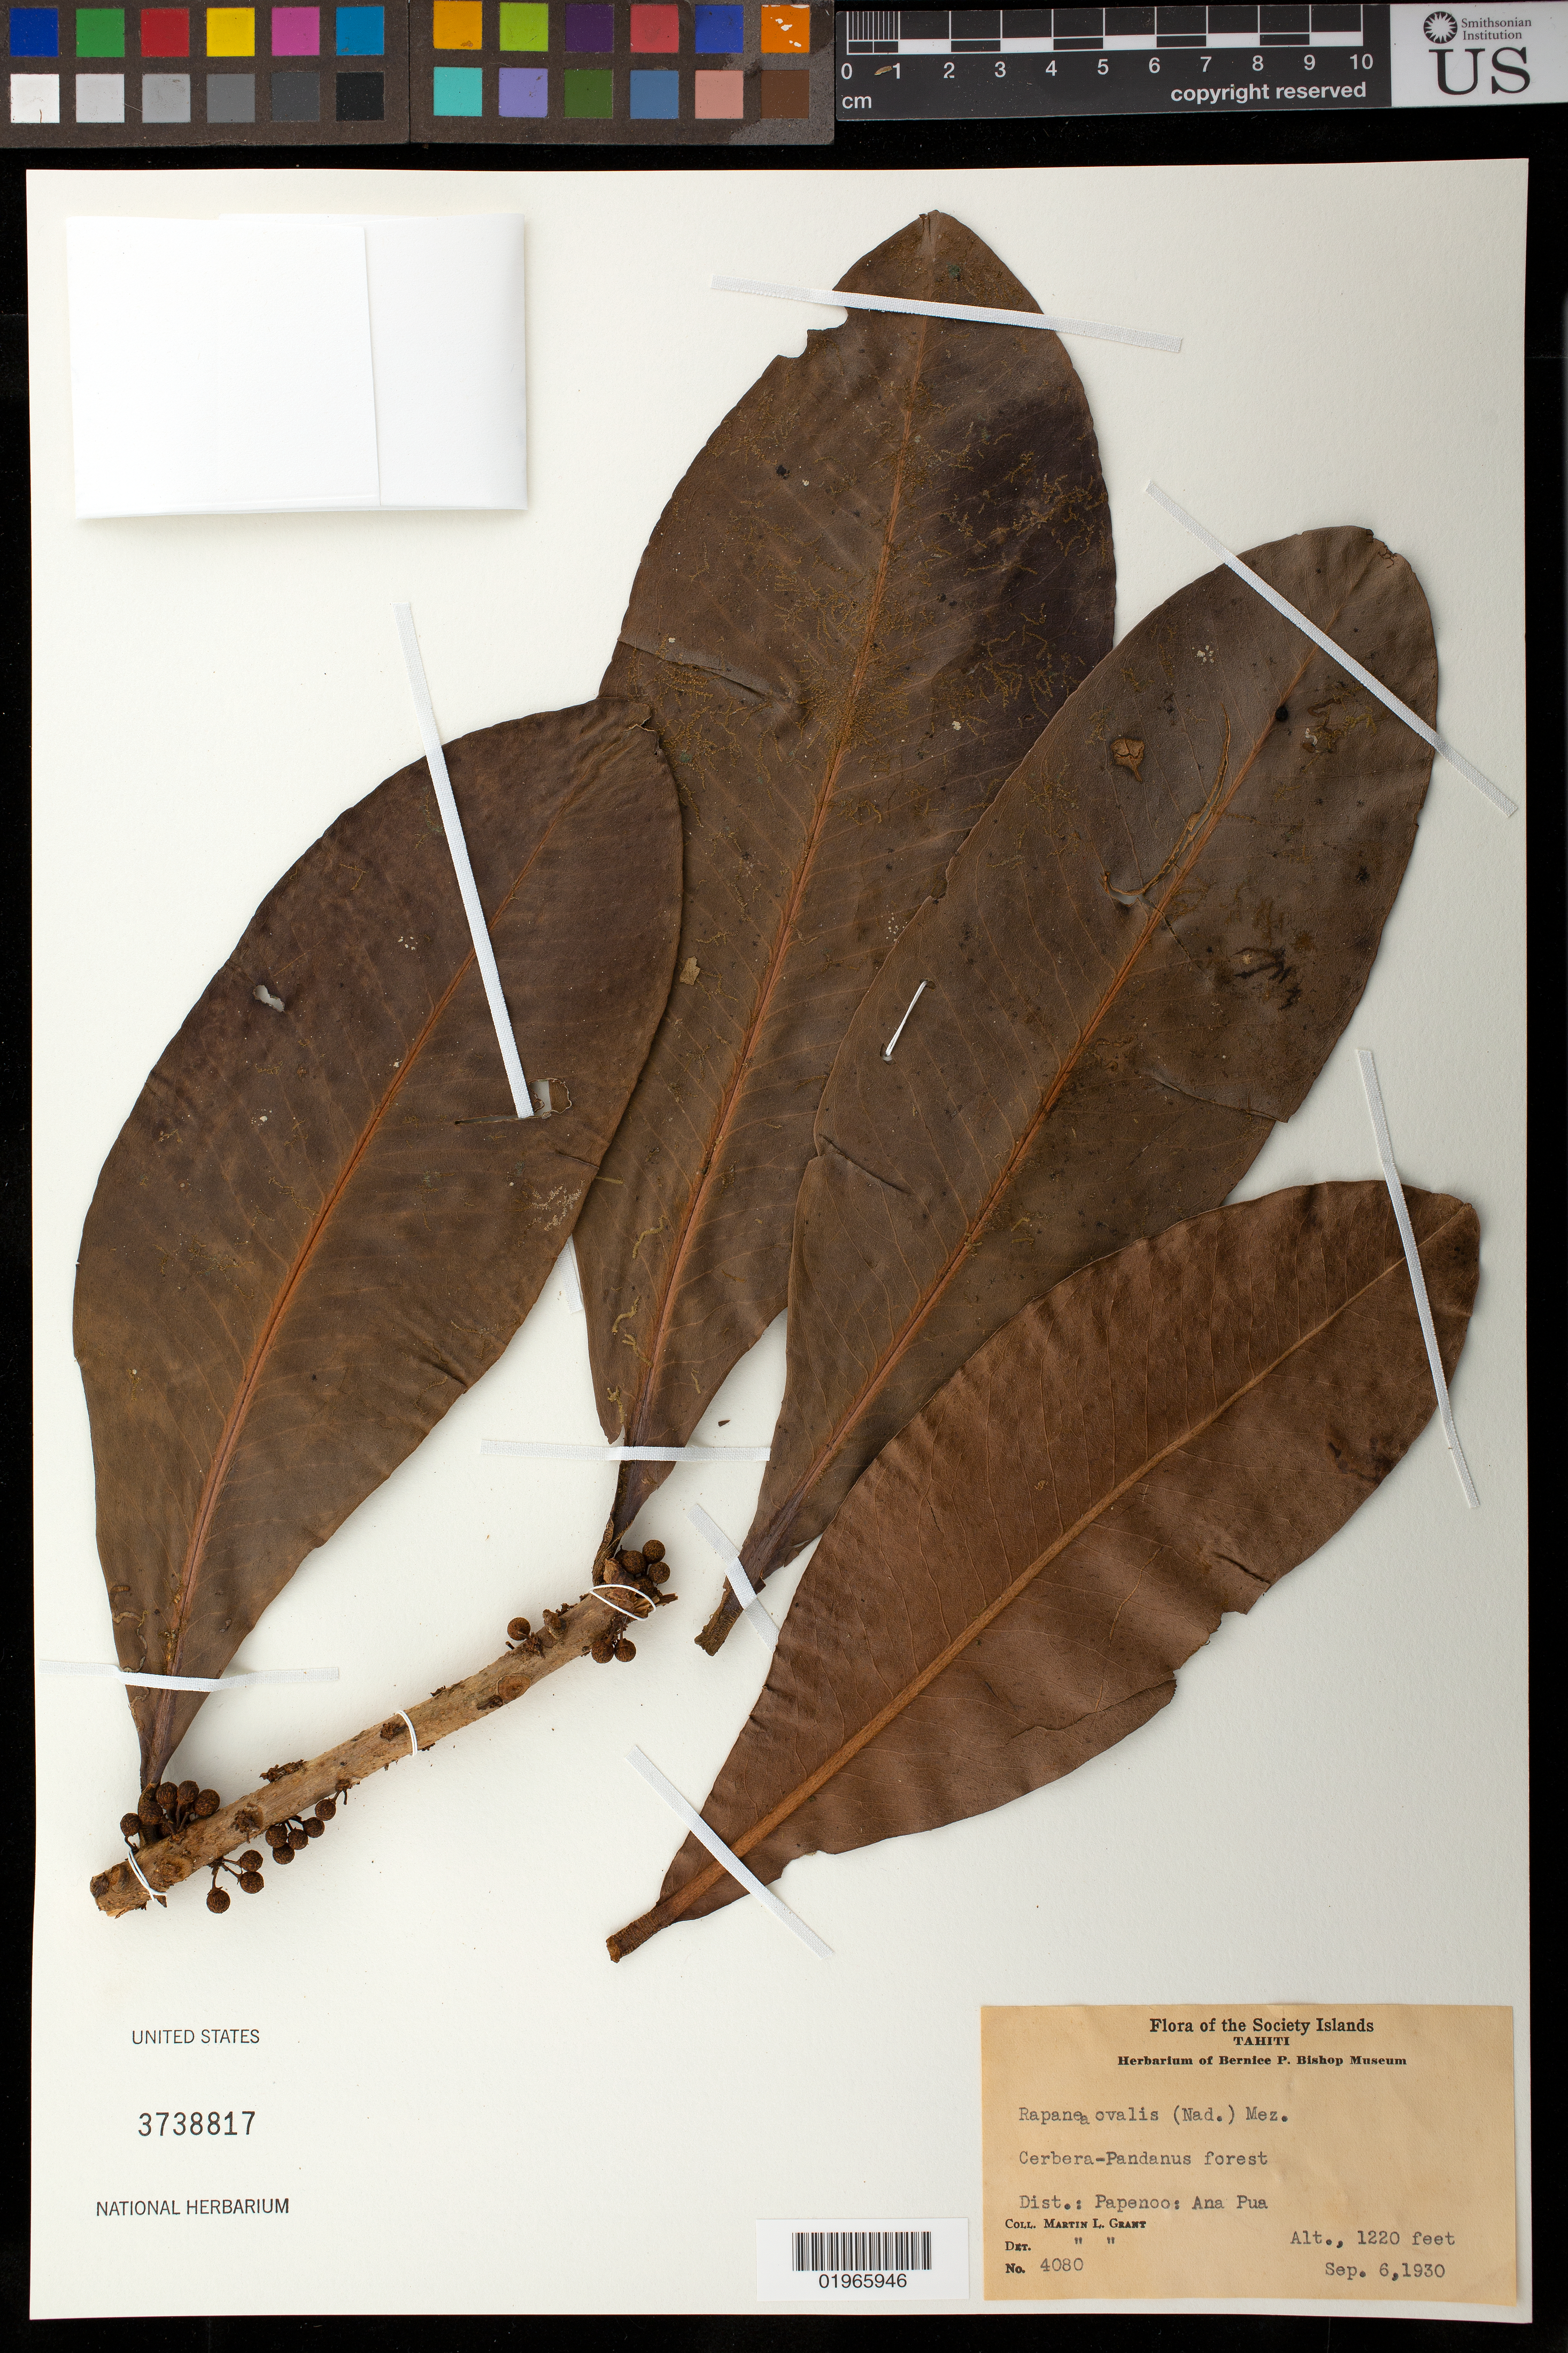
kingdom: Plantae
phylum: Tracheophyta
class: Magnoliopsida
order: Ericales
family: Primulaceae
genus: Myrsine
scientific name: Myrsine ovalis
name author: Nadeaud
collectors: M. L. Grant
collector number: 4080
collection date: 1930-09-06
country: French Polynesia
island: Tahiti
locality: Society Islands. Tahiti. Dist. Papenoo, Ana Pua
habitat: Forest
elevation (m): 372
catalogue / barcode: US 3738817